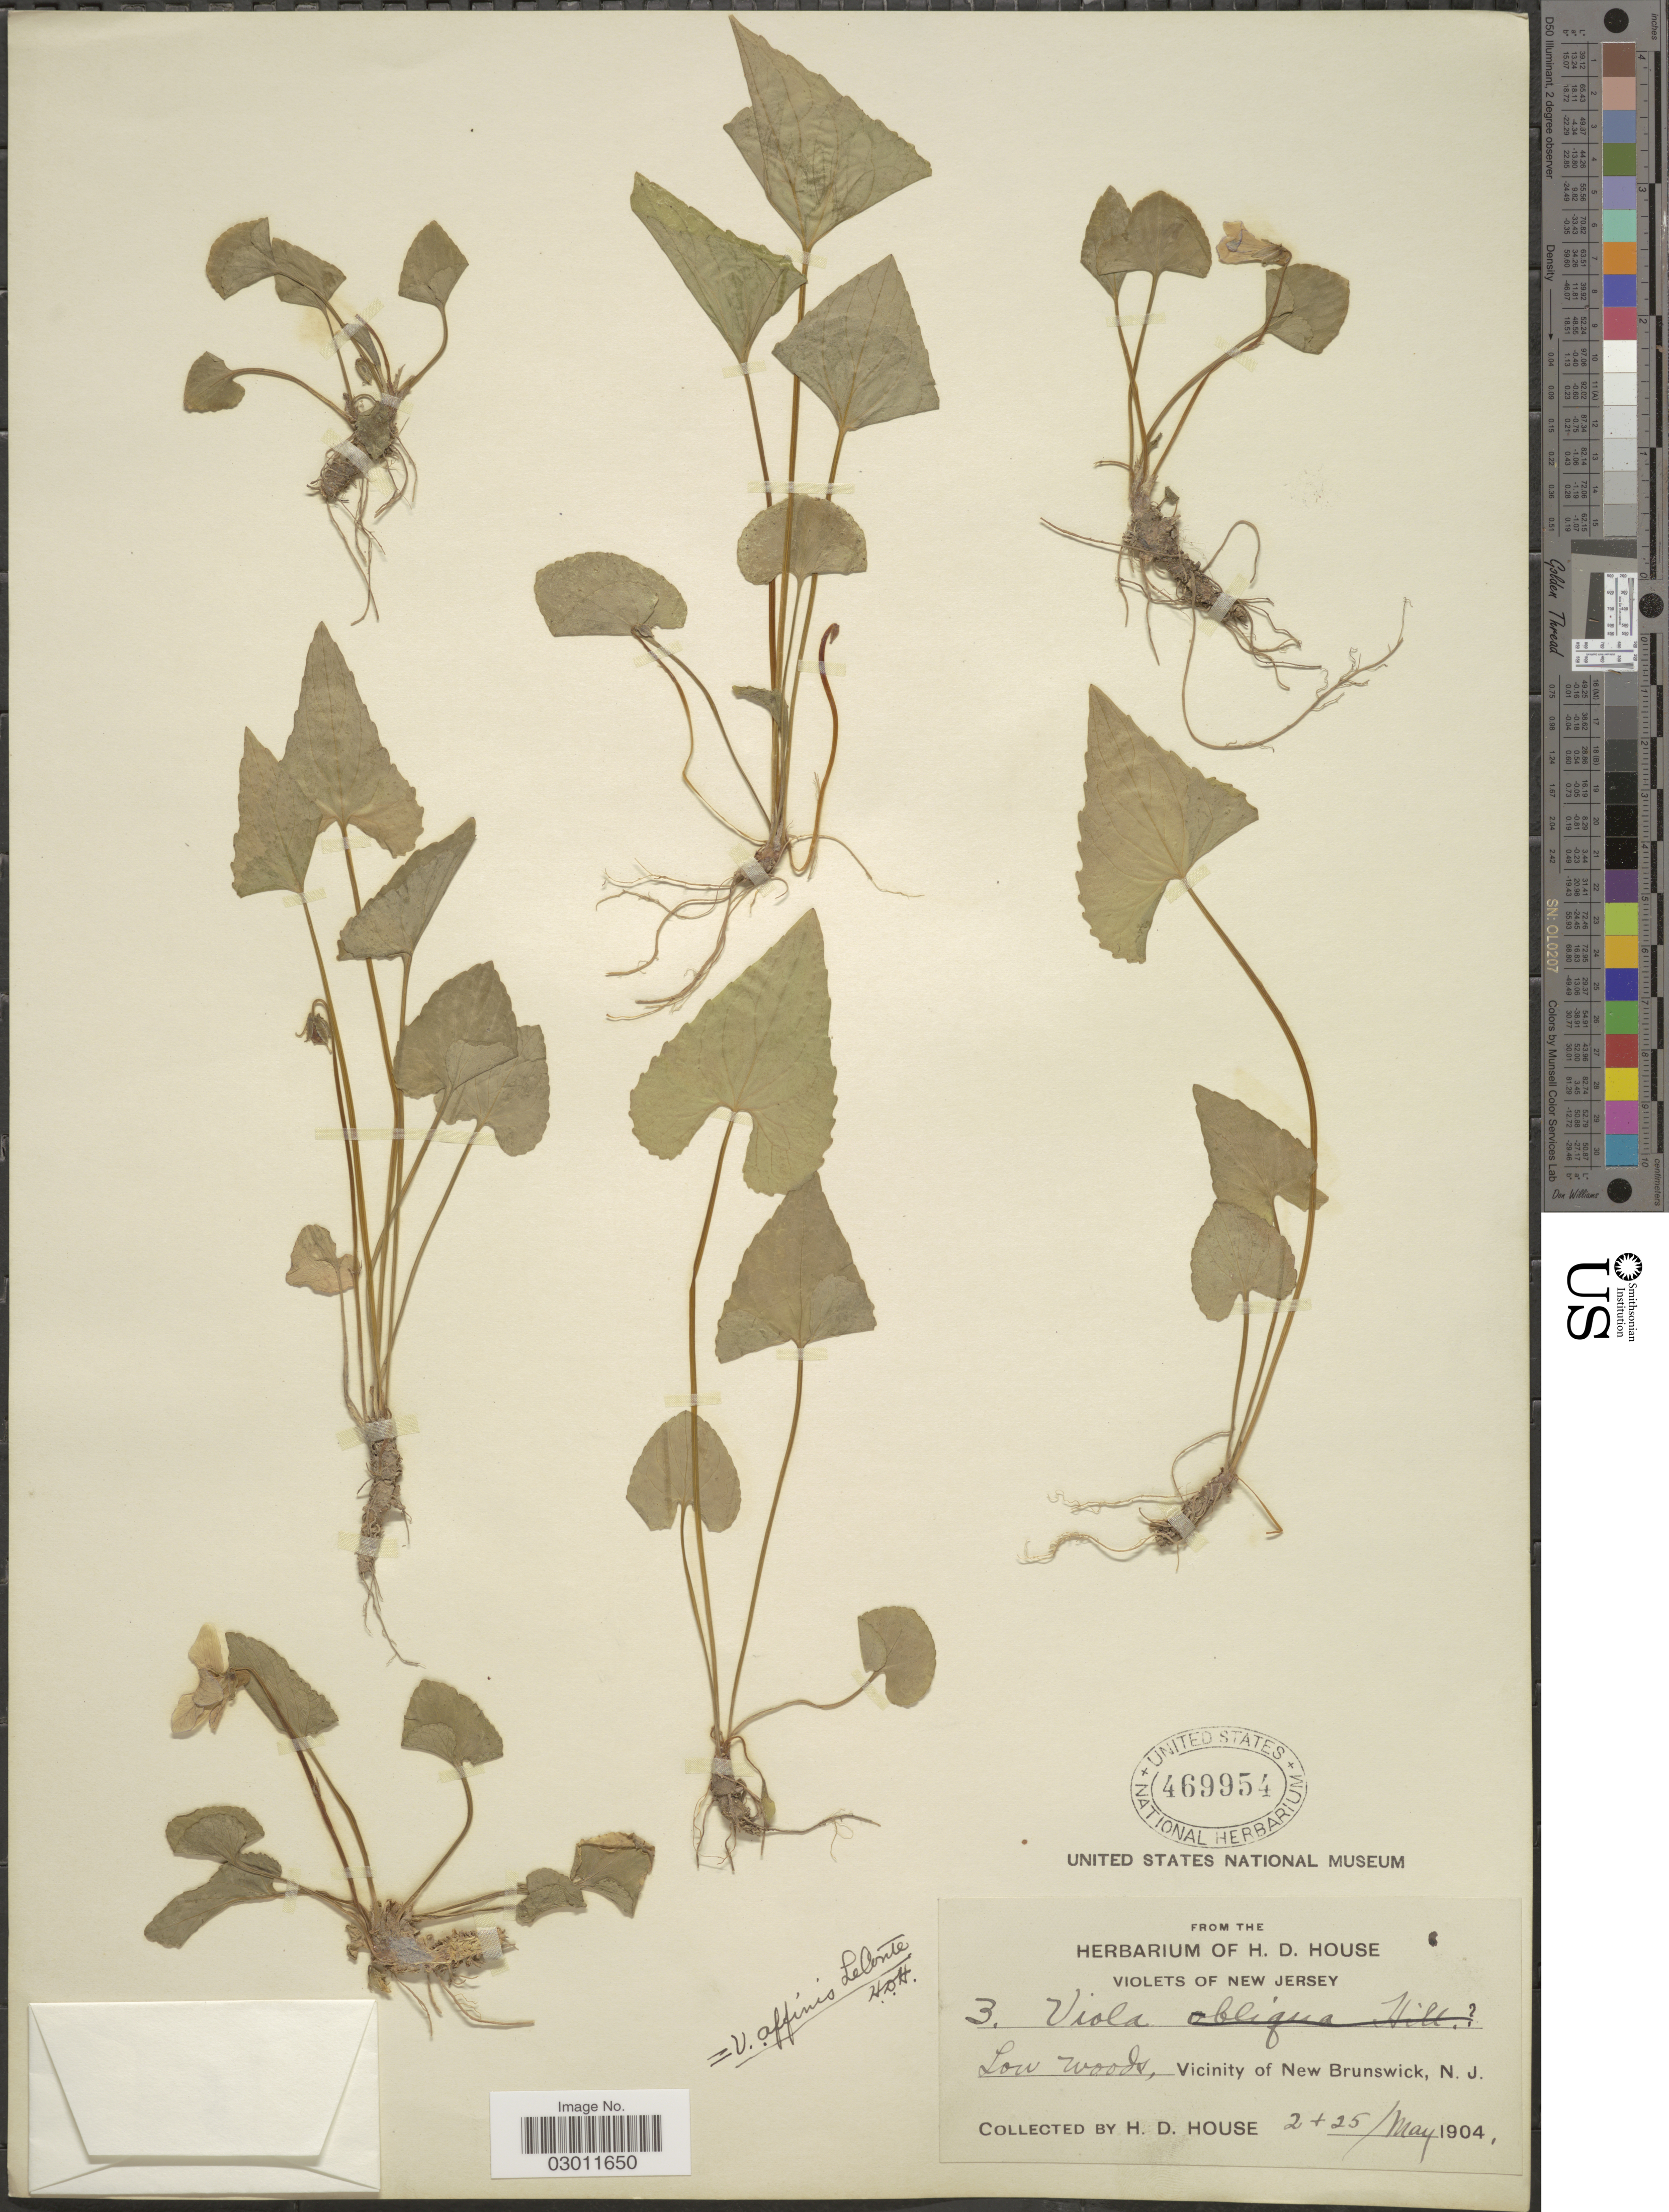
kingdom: Plantae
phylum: Tracheophyta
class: Magnoliopsida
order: Malpighiales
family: Violaceae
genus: Viola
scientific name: Viola affinis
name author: LeConte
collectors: H. D. House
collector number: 3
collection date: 1904-05-02/1904-05-25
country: United States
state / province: New Jersey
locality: Vicinity of New Brunswick.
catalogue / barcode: US 469954